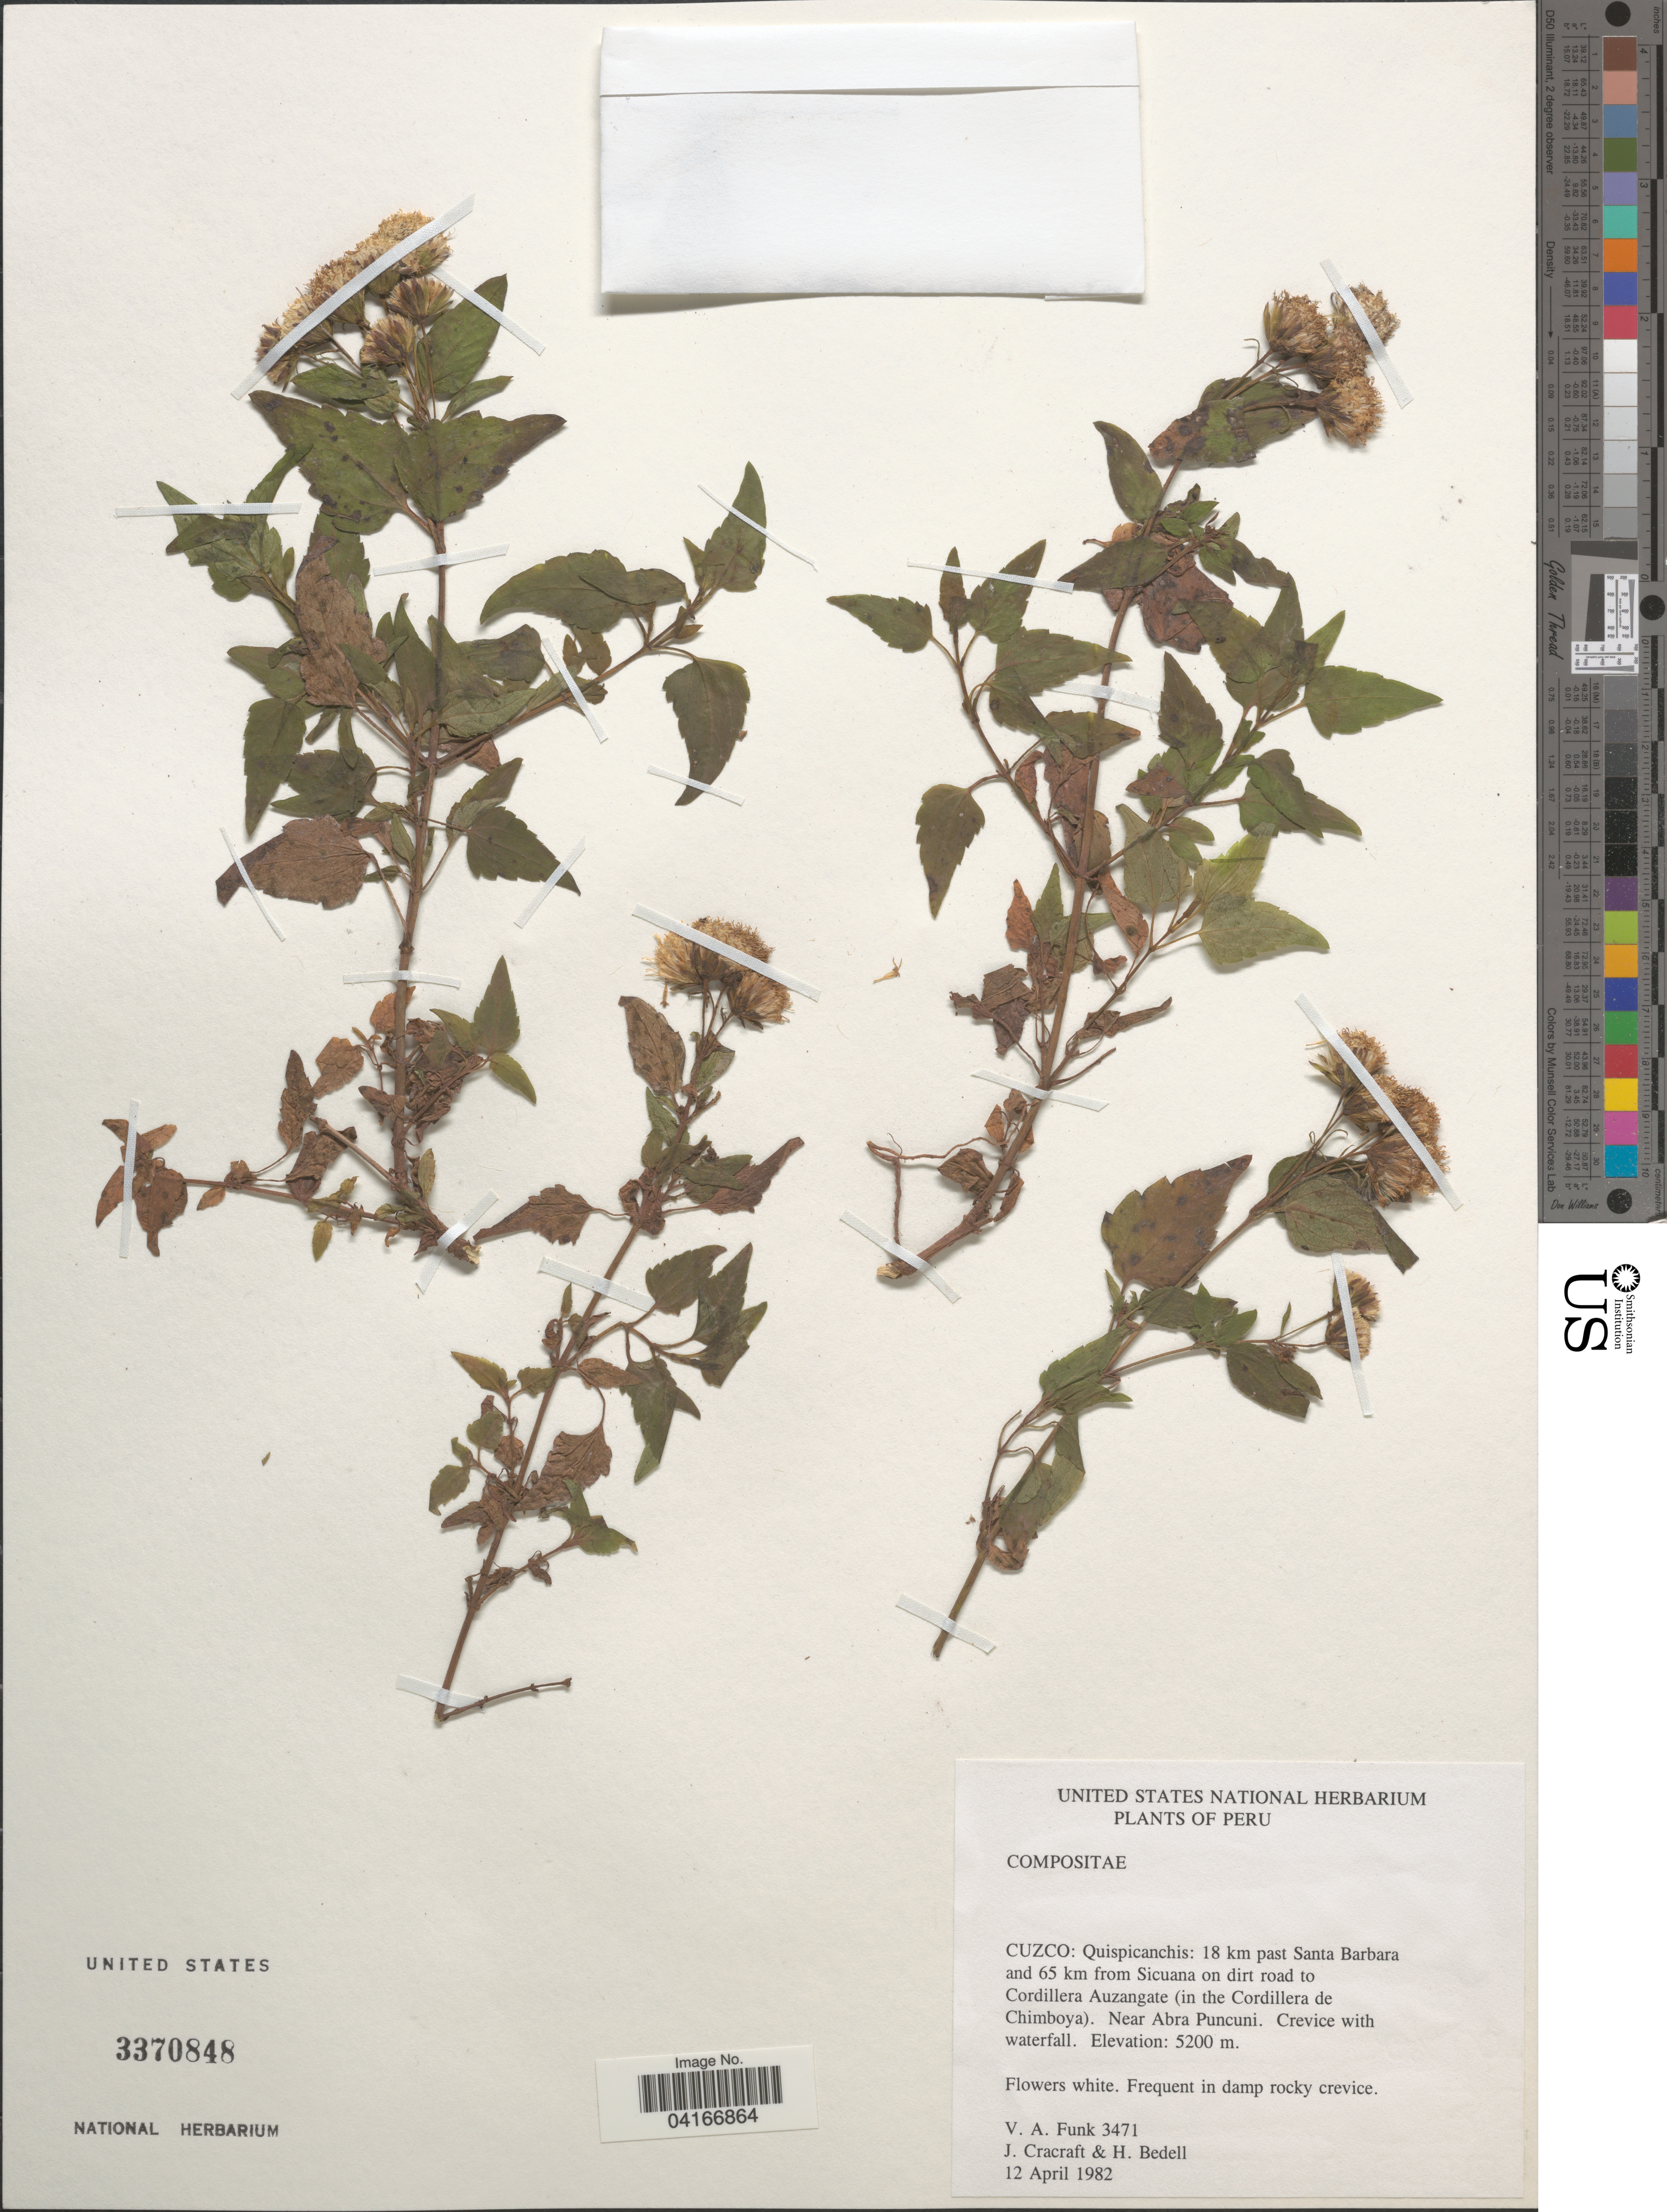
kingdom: Plantae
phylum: Tracheophyta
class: Magnoliopsida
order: Asterales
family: Asteraceae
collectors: V. Funk, J. L. Cracraft & H. Bedell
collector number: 3471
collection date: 1982-04-12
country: Peru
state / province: Cusco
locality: Cuzco: Quispicanchis: 18 km past Santa Barbara and 65 km from Sicuana on dirt road to Cordillera Auzangate (in the Cordillera de Chimboya). Near Abra Puncuni.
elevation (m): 5200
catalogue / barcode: US 3370848